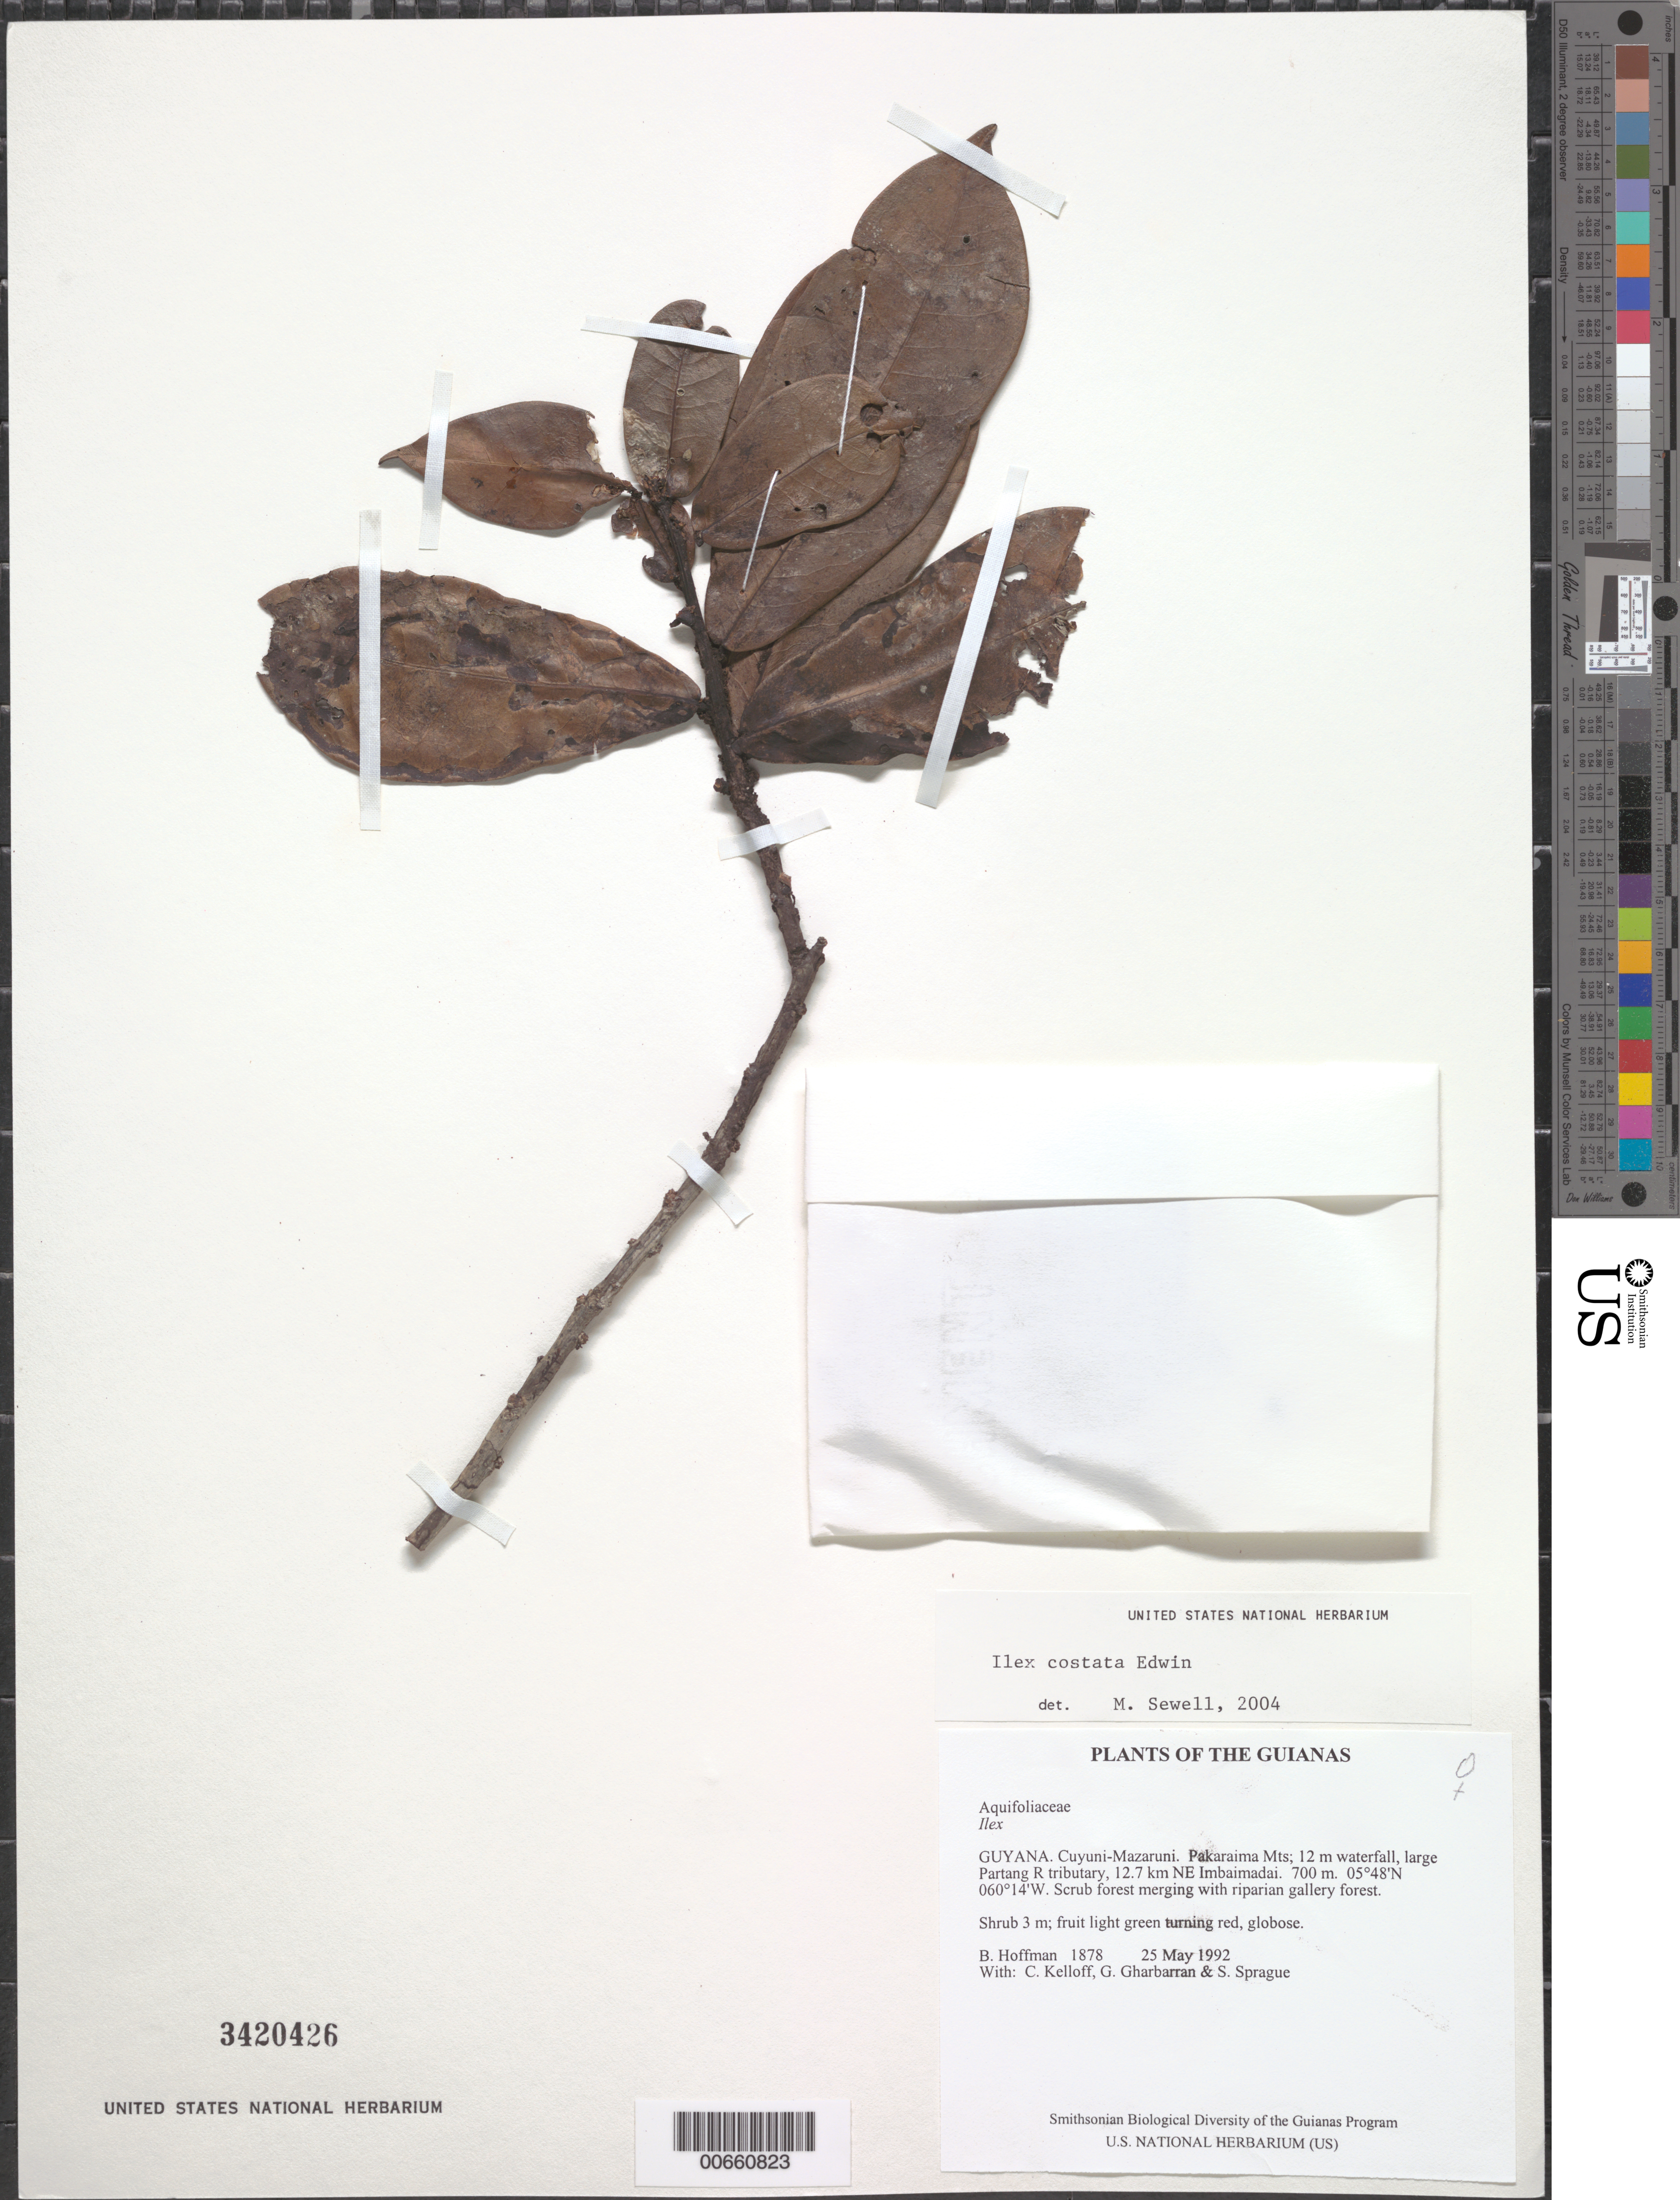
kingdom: Plantae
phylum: Tracheophyta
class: Magnoliopsida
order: Aquifoliales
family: Aquifoliaceae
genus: Ilex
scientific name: Ilex daphnogenea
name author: Reissek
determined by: Barriera, Gabrielle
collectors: B. Hoffman, C. L. Kelloff, G. Gharbarran & S. Sprague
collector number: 1878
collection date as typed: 25 May 1992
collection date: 1992-05-25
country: Guyana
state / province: Cuyuni-Mazaruni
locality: Pakaraima Mts; 12 m waterfall, large Partang River tributary, 12.7 km NE of Imbaimadai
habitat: Scrub forest merging with riparian gallery forest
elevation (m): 700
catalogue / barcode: US 3420426